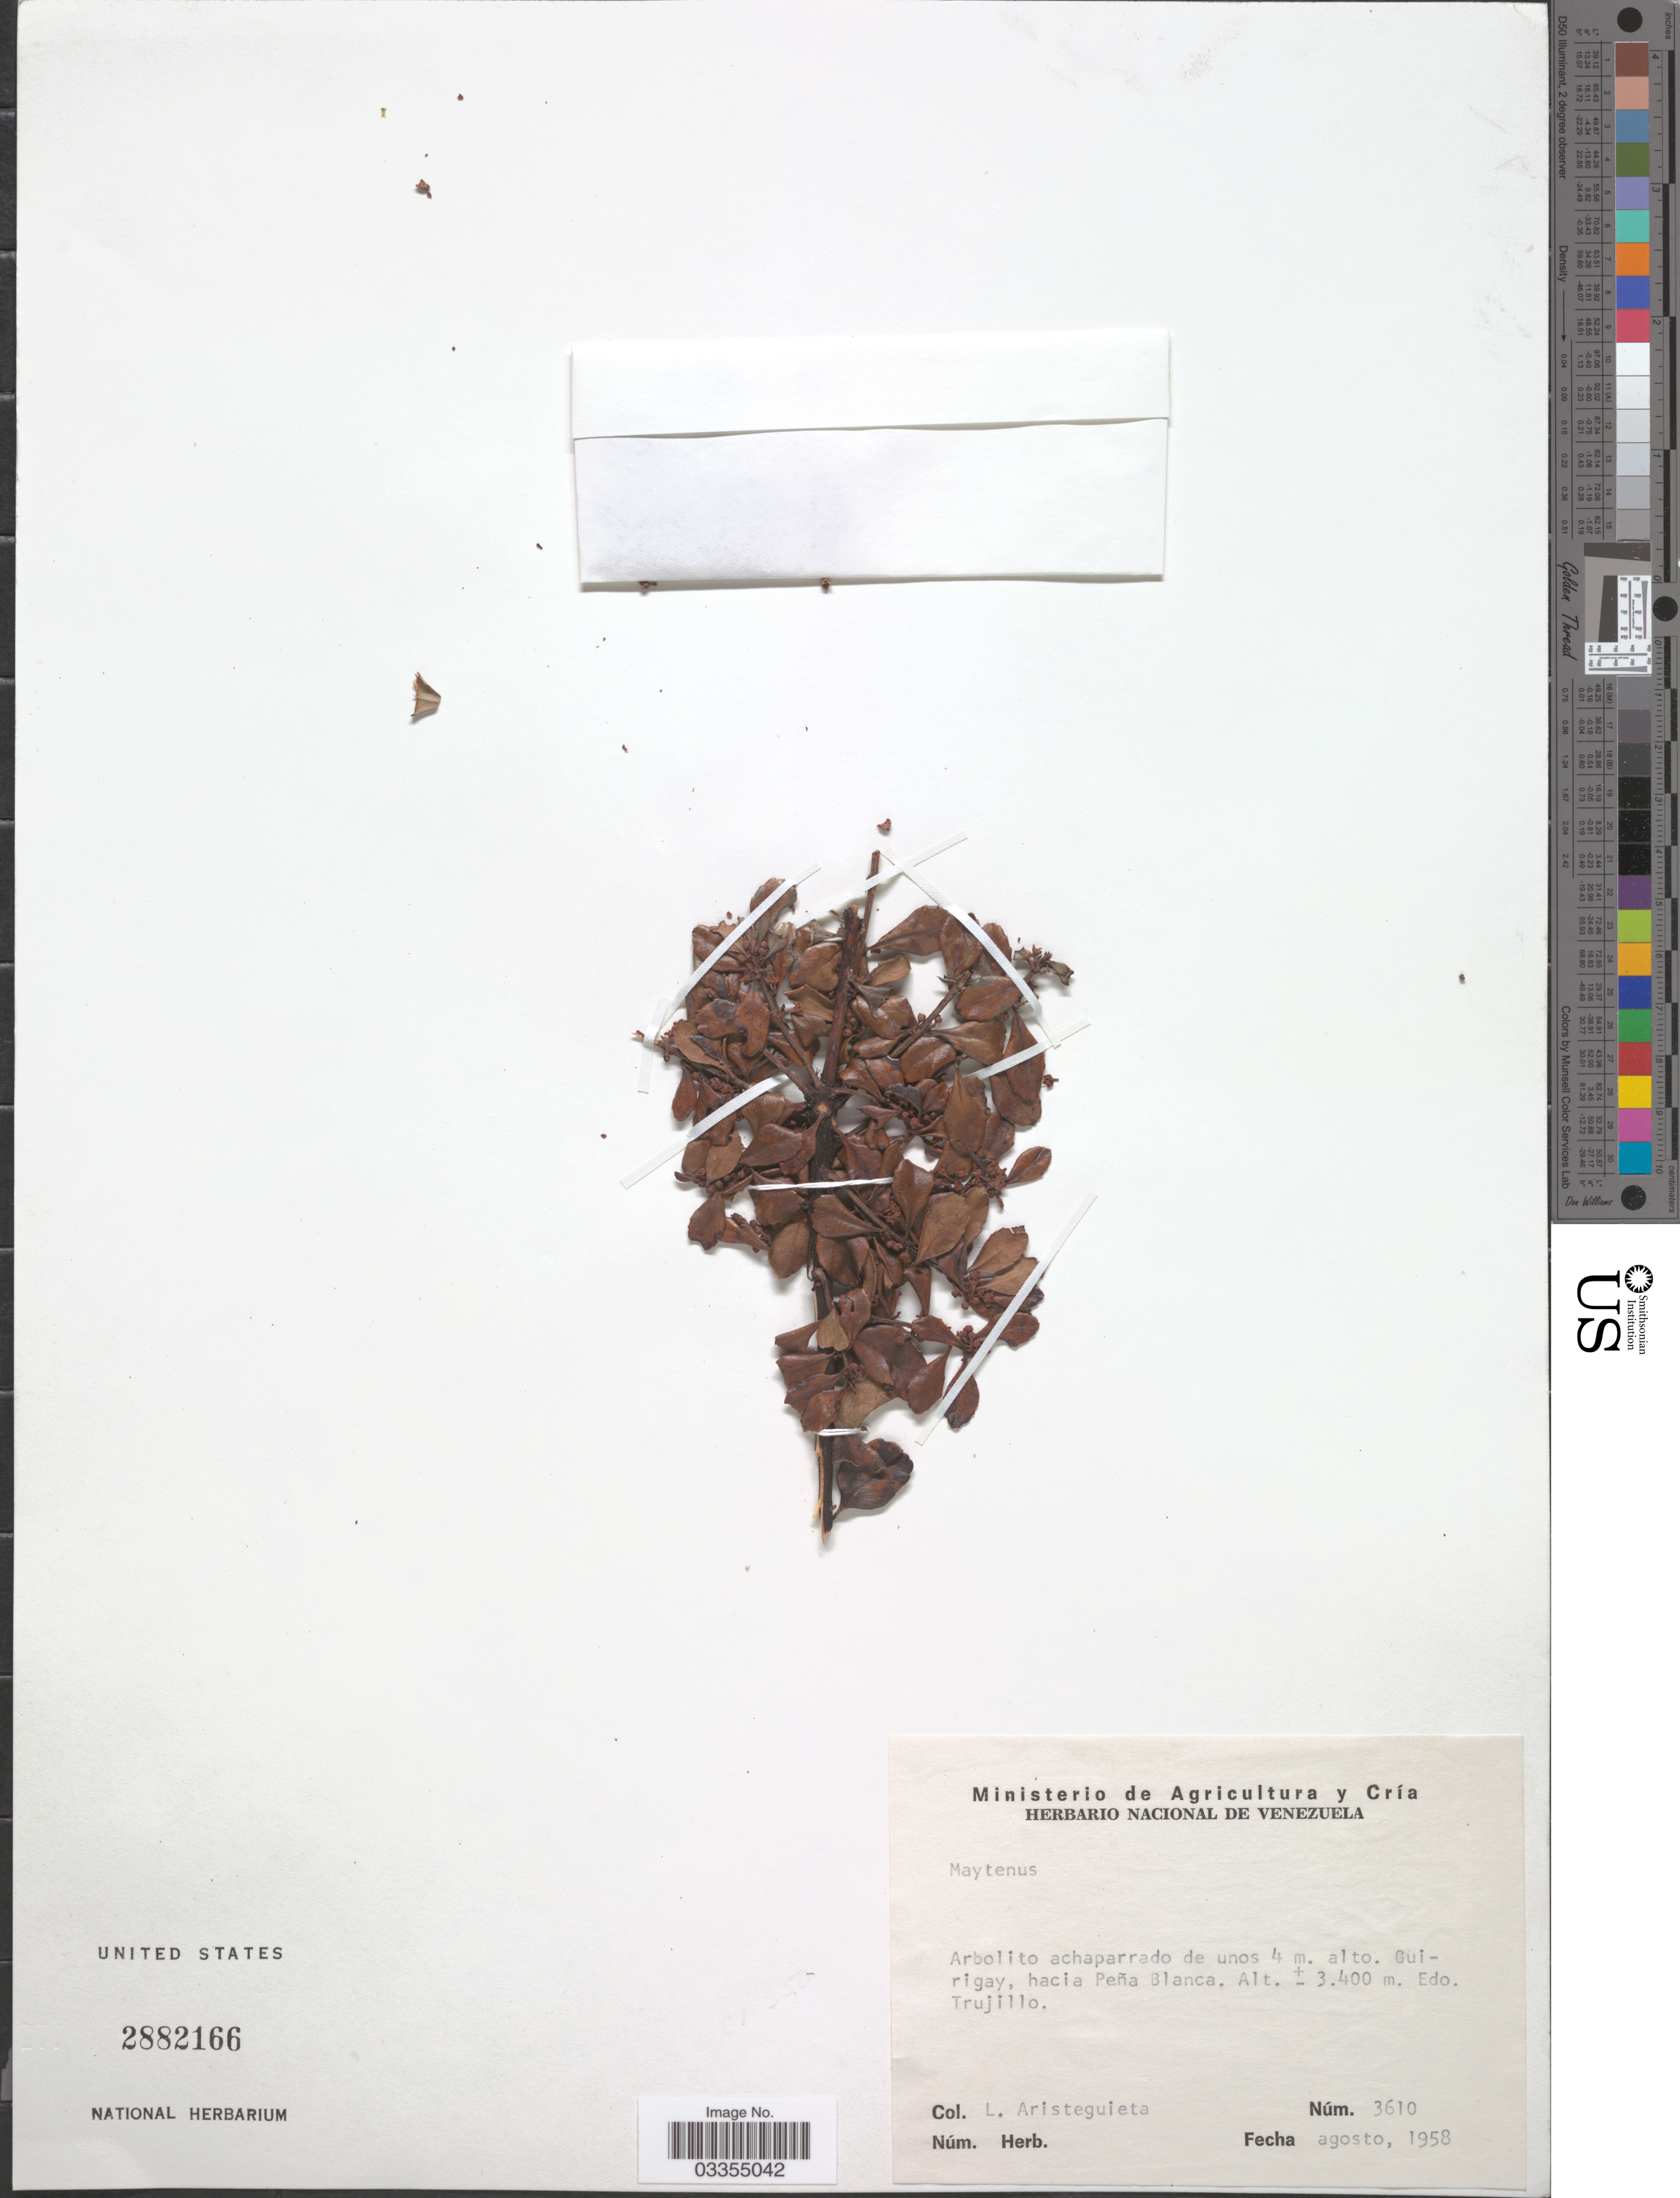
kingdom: Plantae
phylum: Tracheophyta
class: Magnoliopsida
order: Celastrales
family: Celastraceae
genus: Maytenus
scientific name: Maytenus sp.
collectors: L. Aristeguieta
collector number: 3610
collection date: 1958-08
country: Venezuela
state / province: Trujillo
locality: Guirigay, hacia Peña Blanca.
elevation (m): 3400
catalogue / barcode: US 2882166